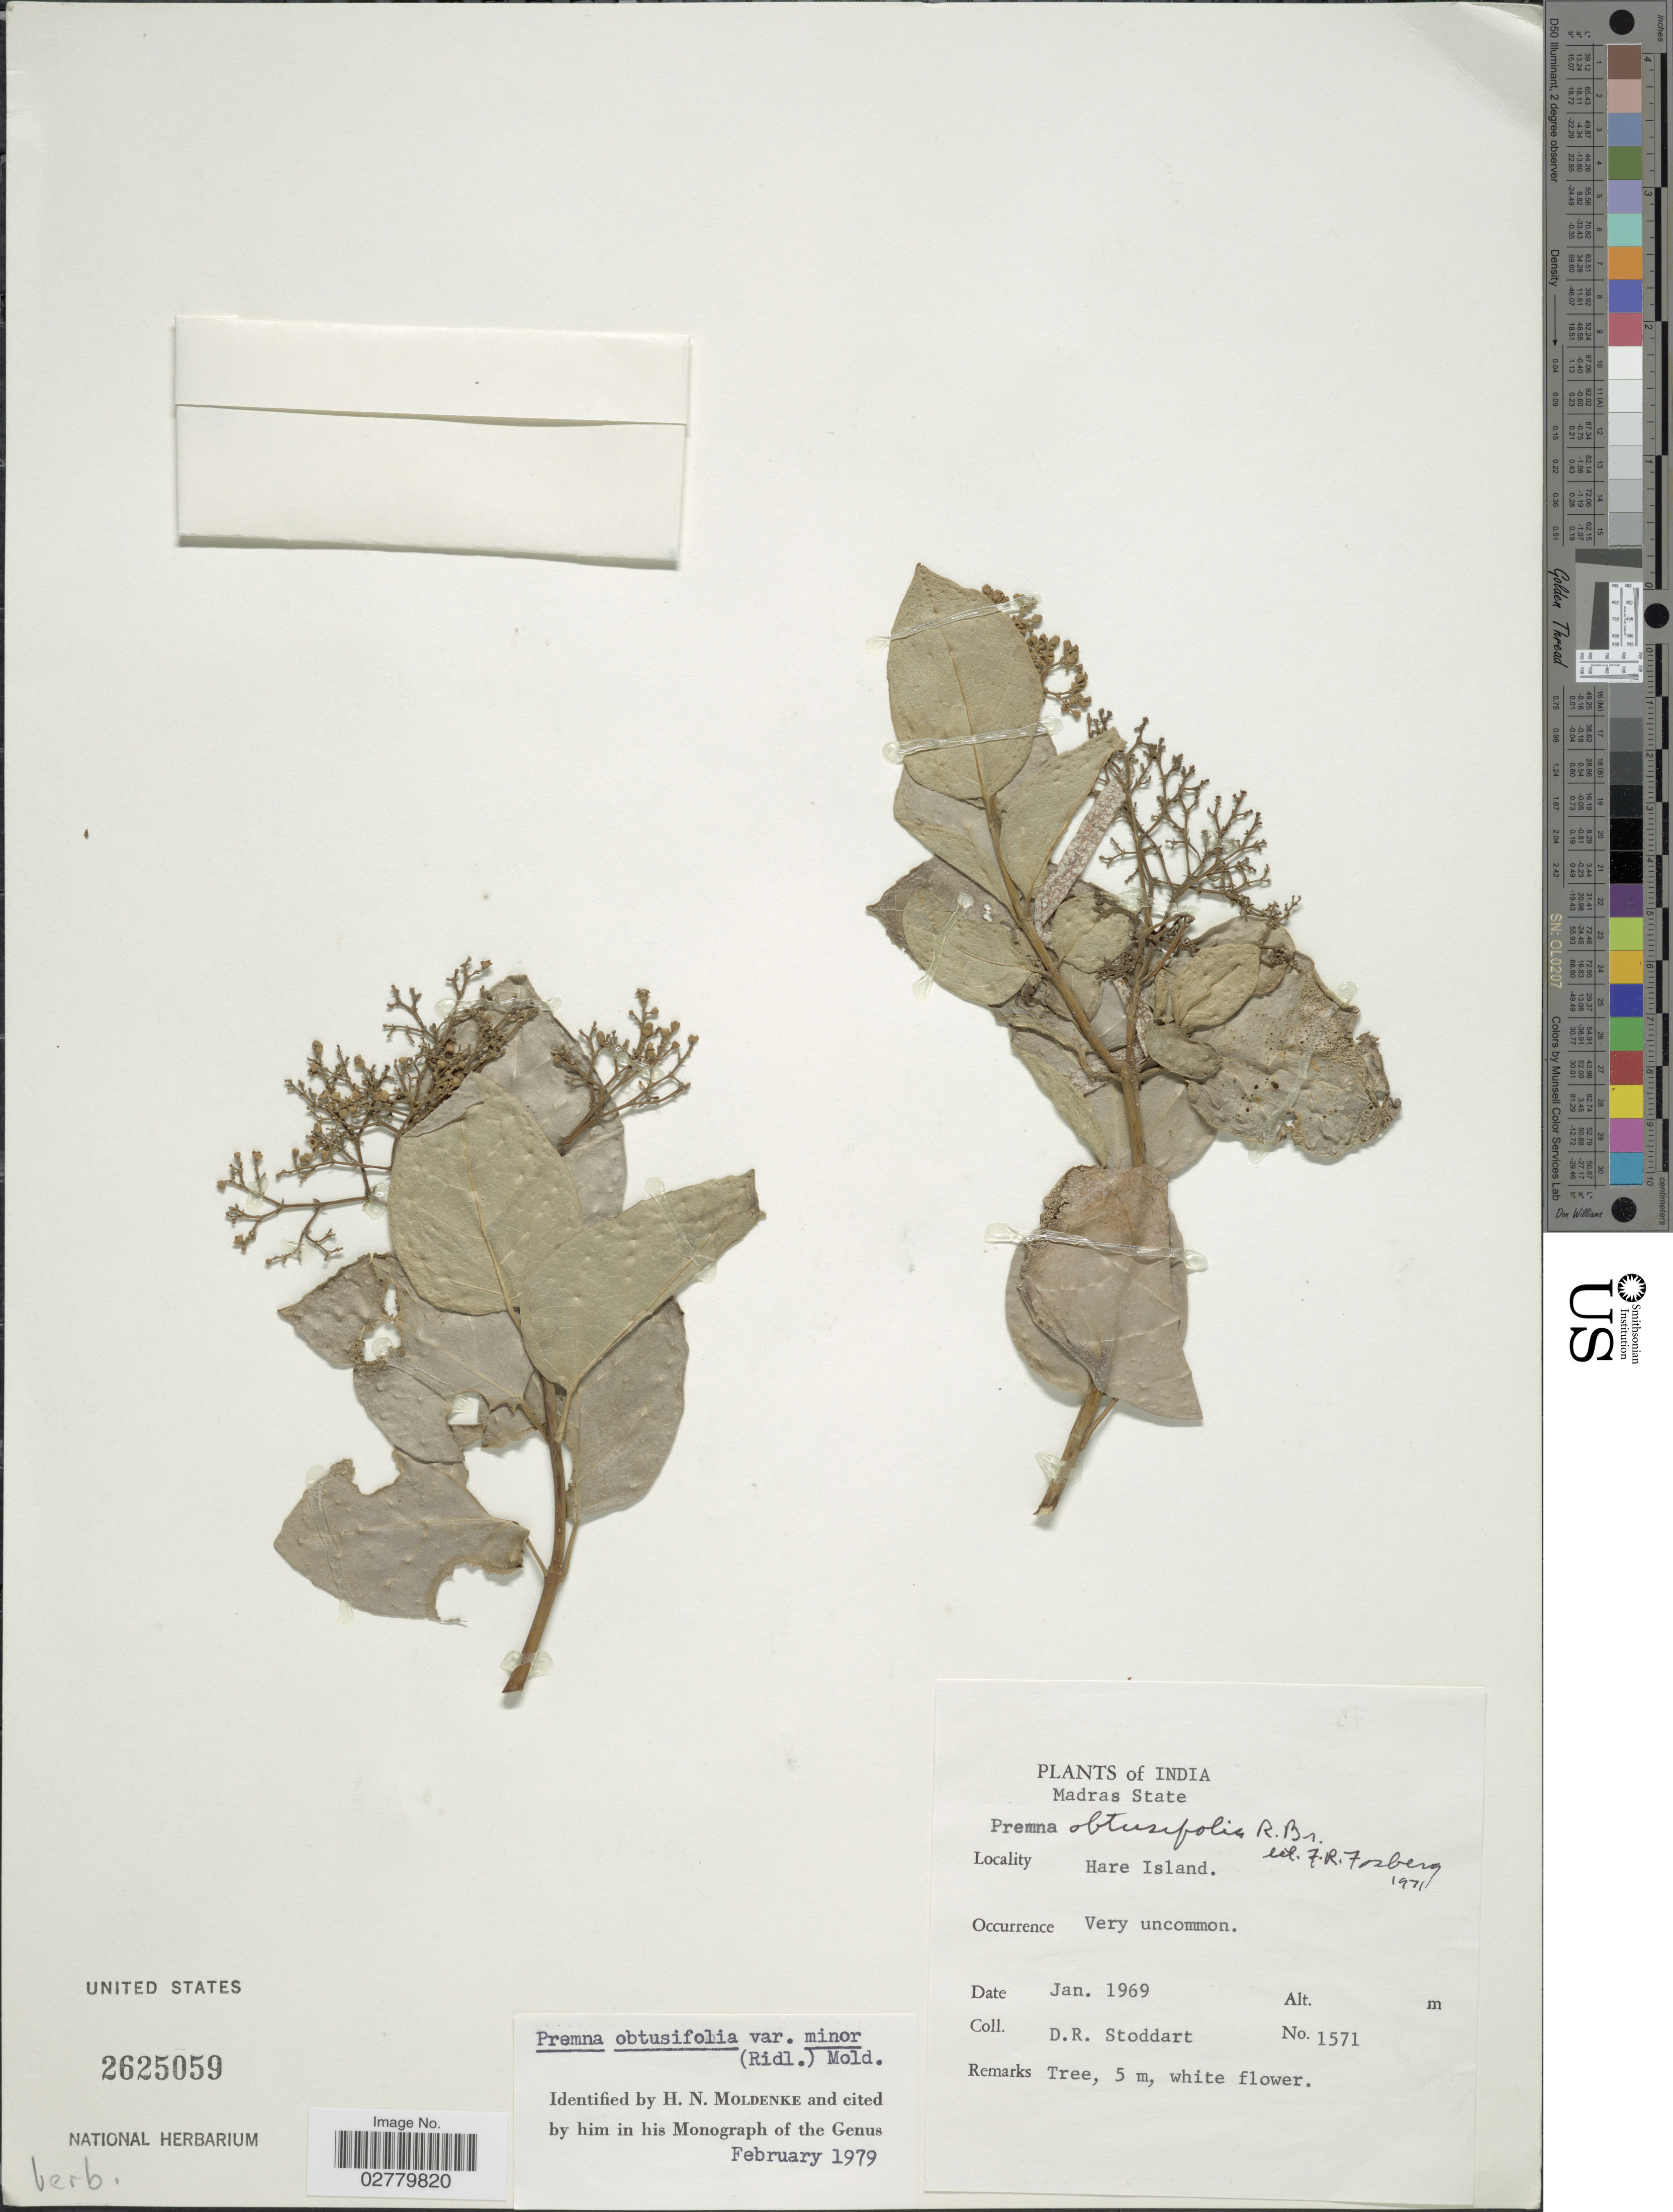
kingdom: Plantae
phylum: Tracheophyta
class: Magnoliopsida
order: Lamiales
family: Lamiaceae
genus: Premna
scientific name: Premna obtusifolia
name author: R. Br.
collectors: D. R. Stoddart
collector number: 1571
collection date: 1969-01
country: India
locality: Madras State. Hare Island.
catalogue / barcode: US 2625059